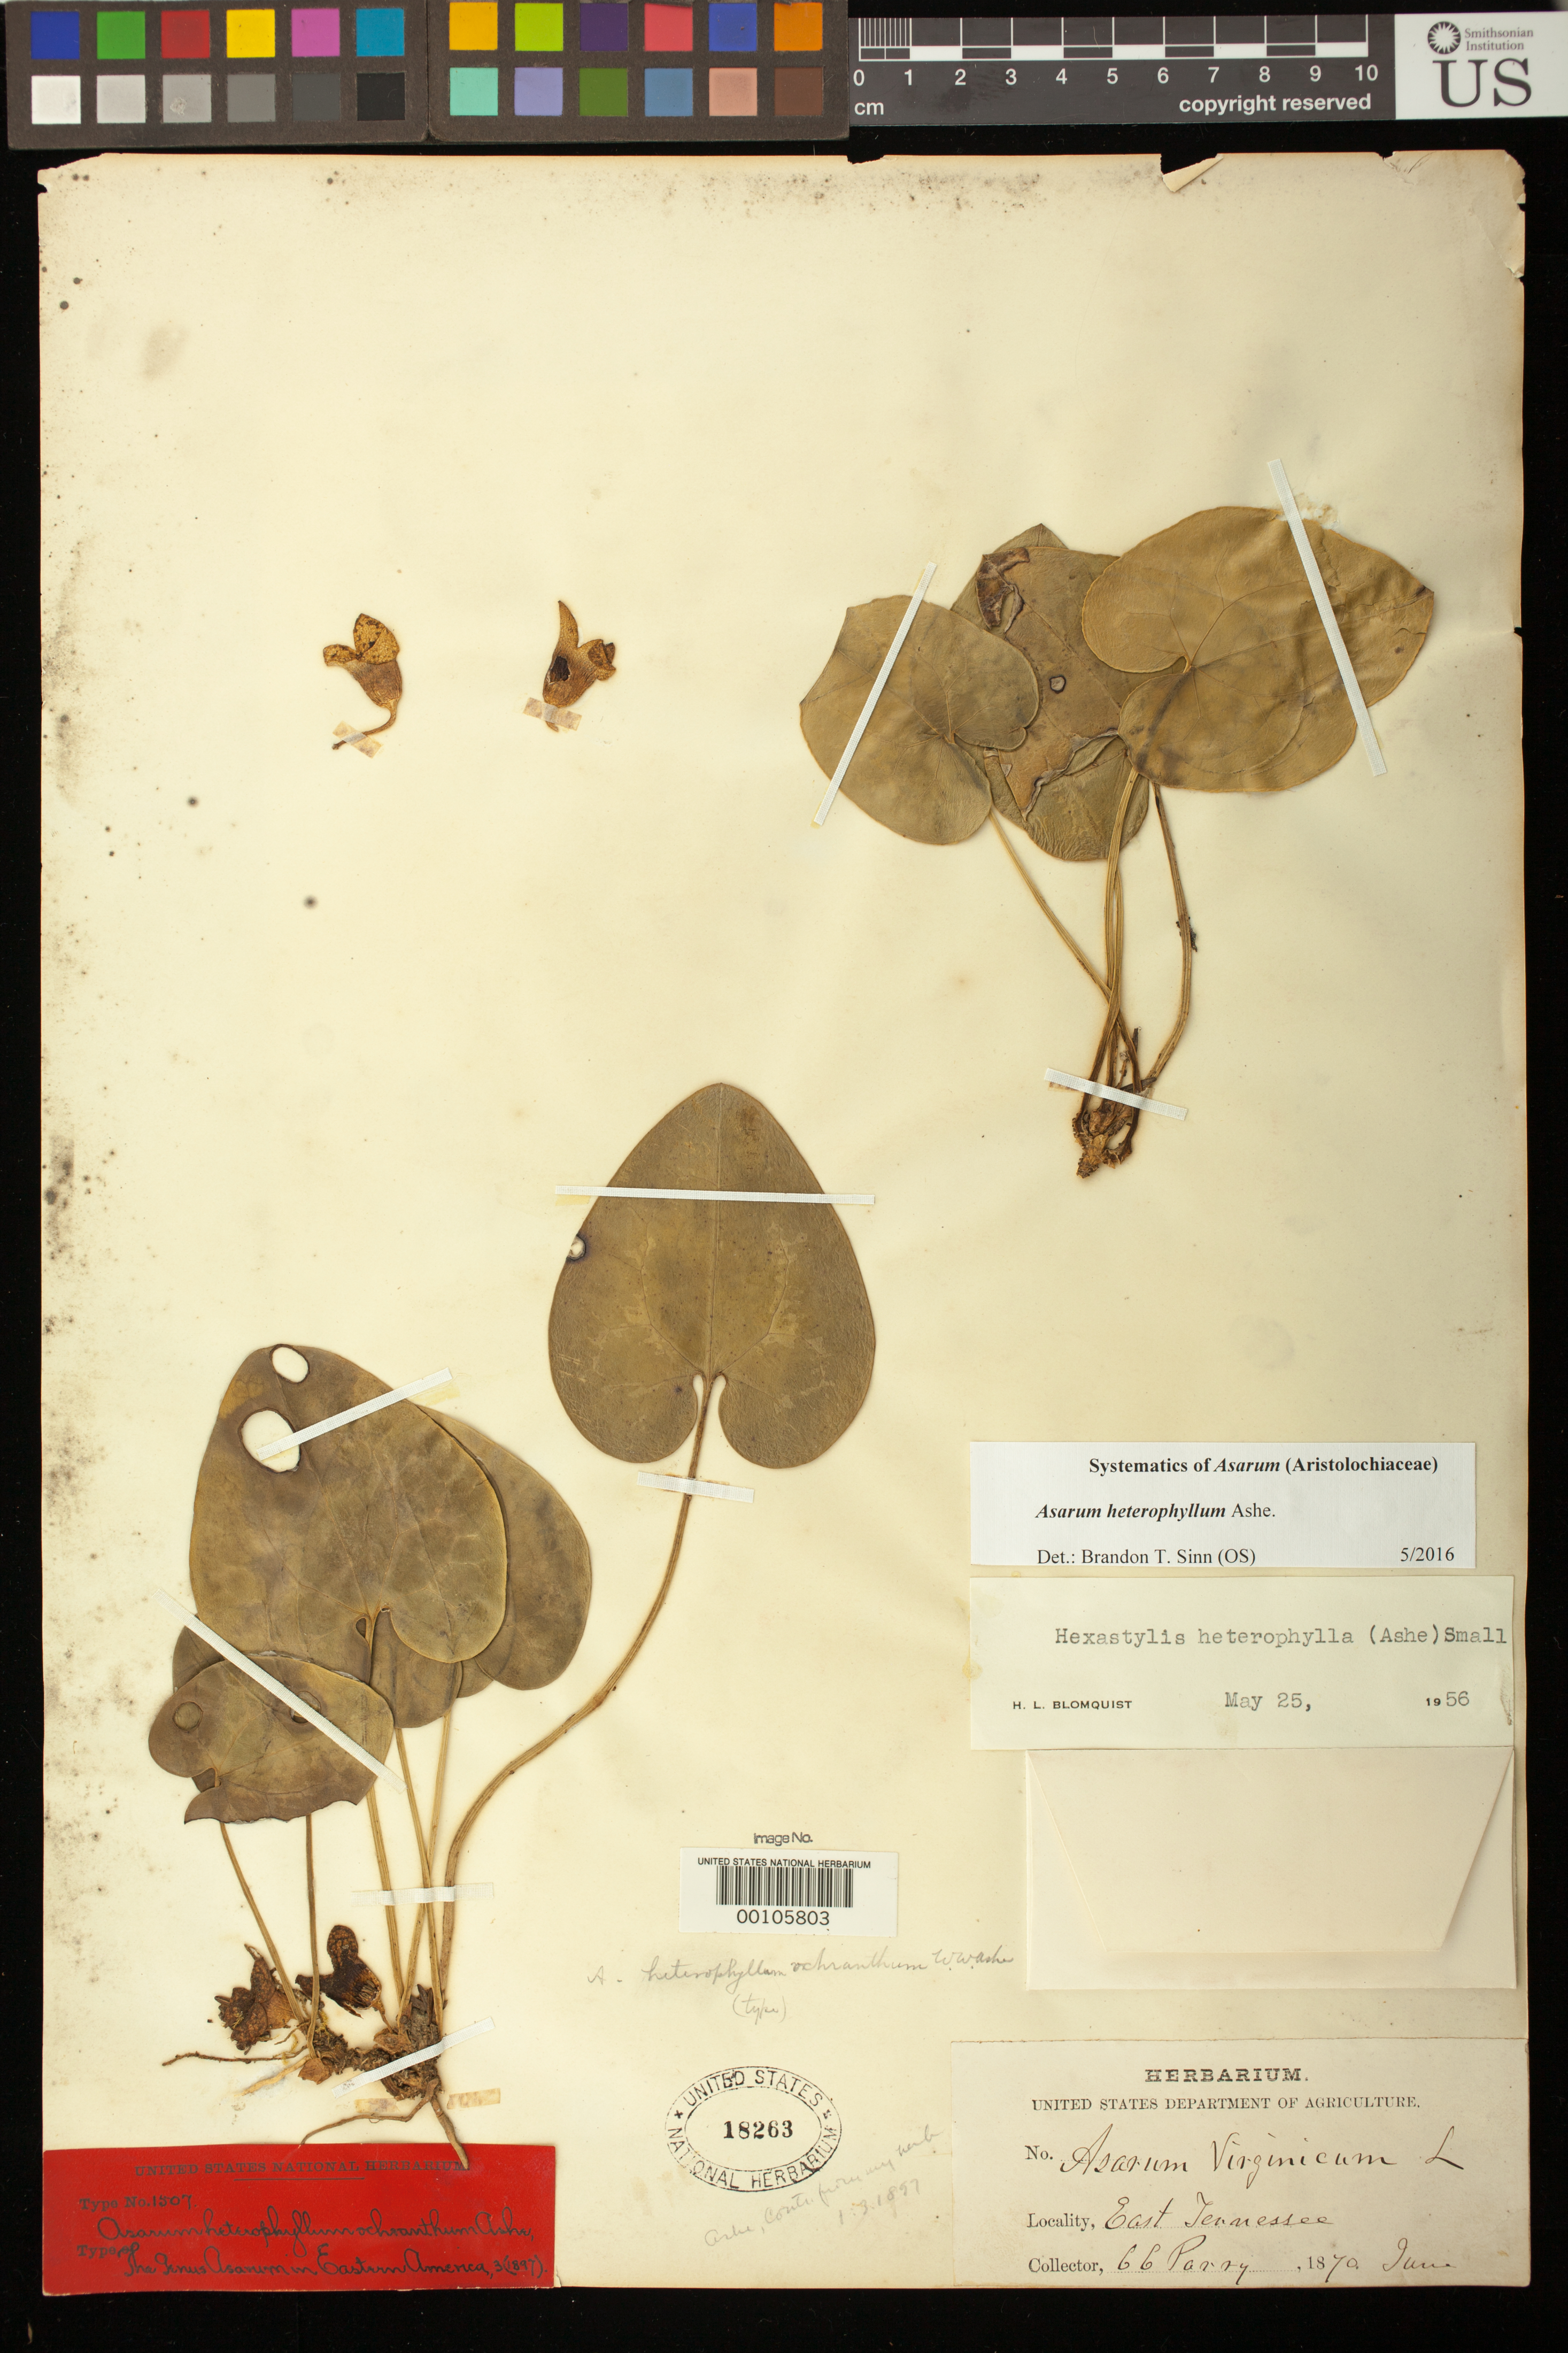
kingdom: Plantae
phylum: Tracheophyta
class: Magnoliopsida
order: Piperales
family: Aristolochiaceae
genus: Asarum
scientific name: Asarum heterophyllum var. ochranthum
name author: Ashe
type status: Holotype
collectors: C. C. Parry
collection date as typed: Jun 1870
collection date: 1870-06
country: United States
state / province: Tennessee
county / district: Knox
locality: Knoxville.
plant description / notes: Original publication not seen; also published in J. Elisha Mitchell Sci. Soc. xiv. 33, where specimen is cited by USNH sheet number, 18263.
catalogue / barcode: US 18263